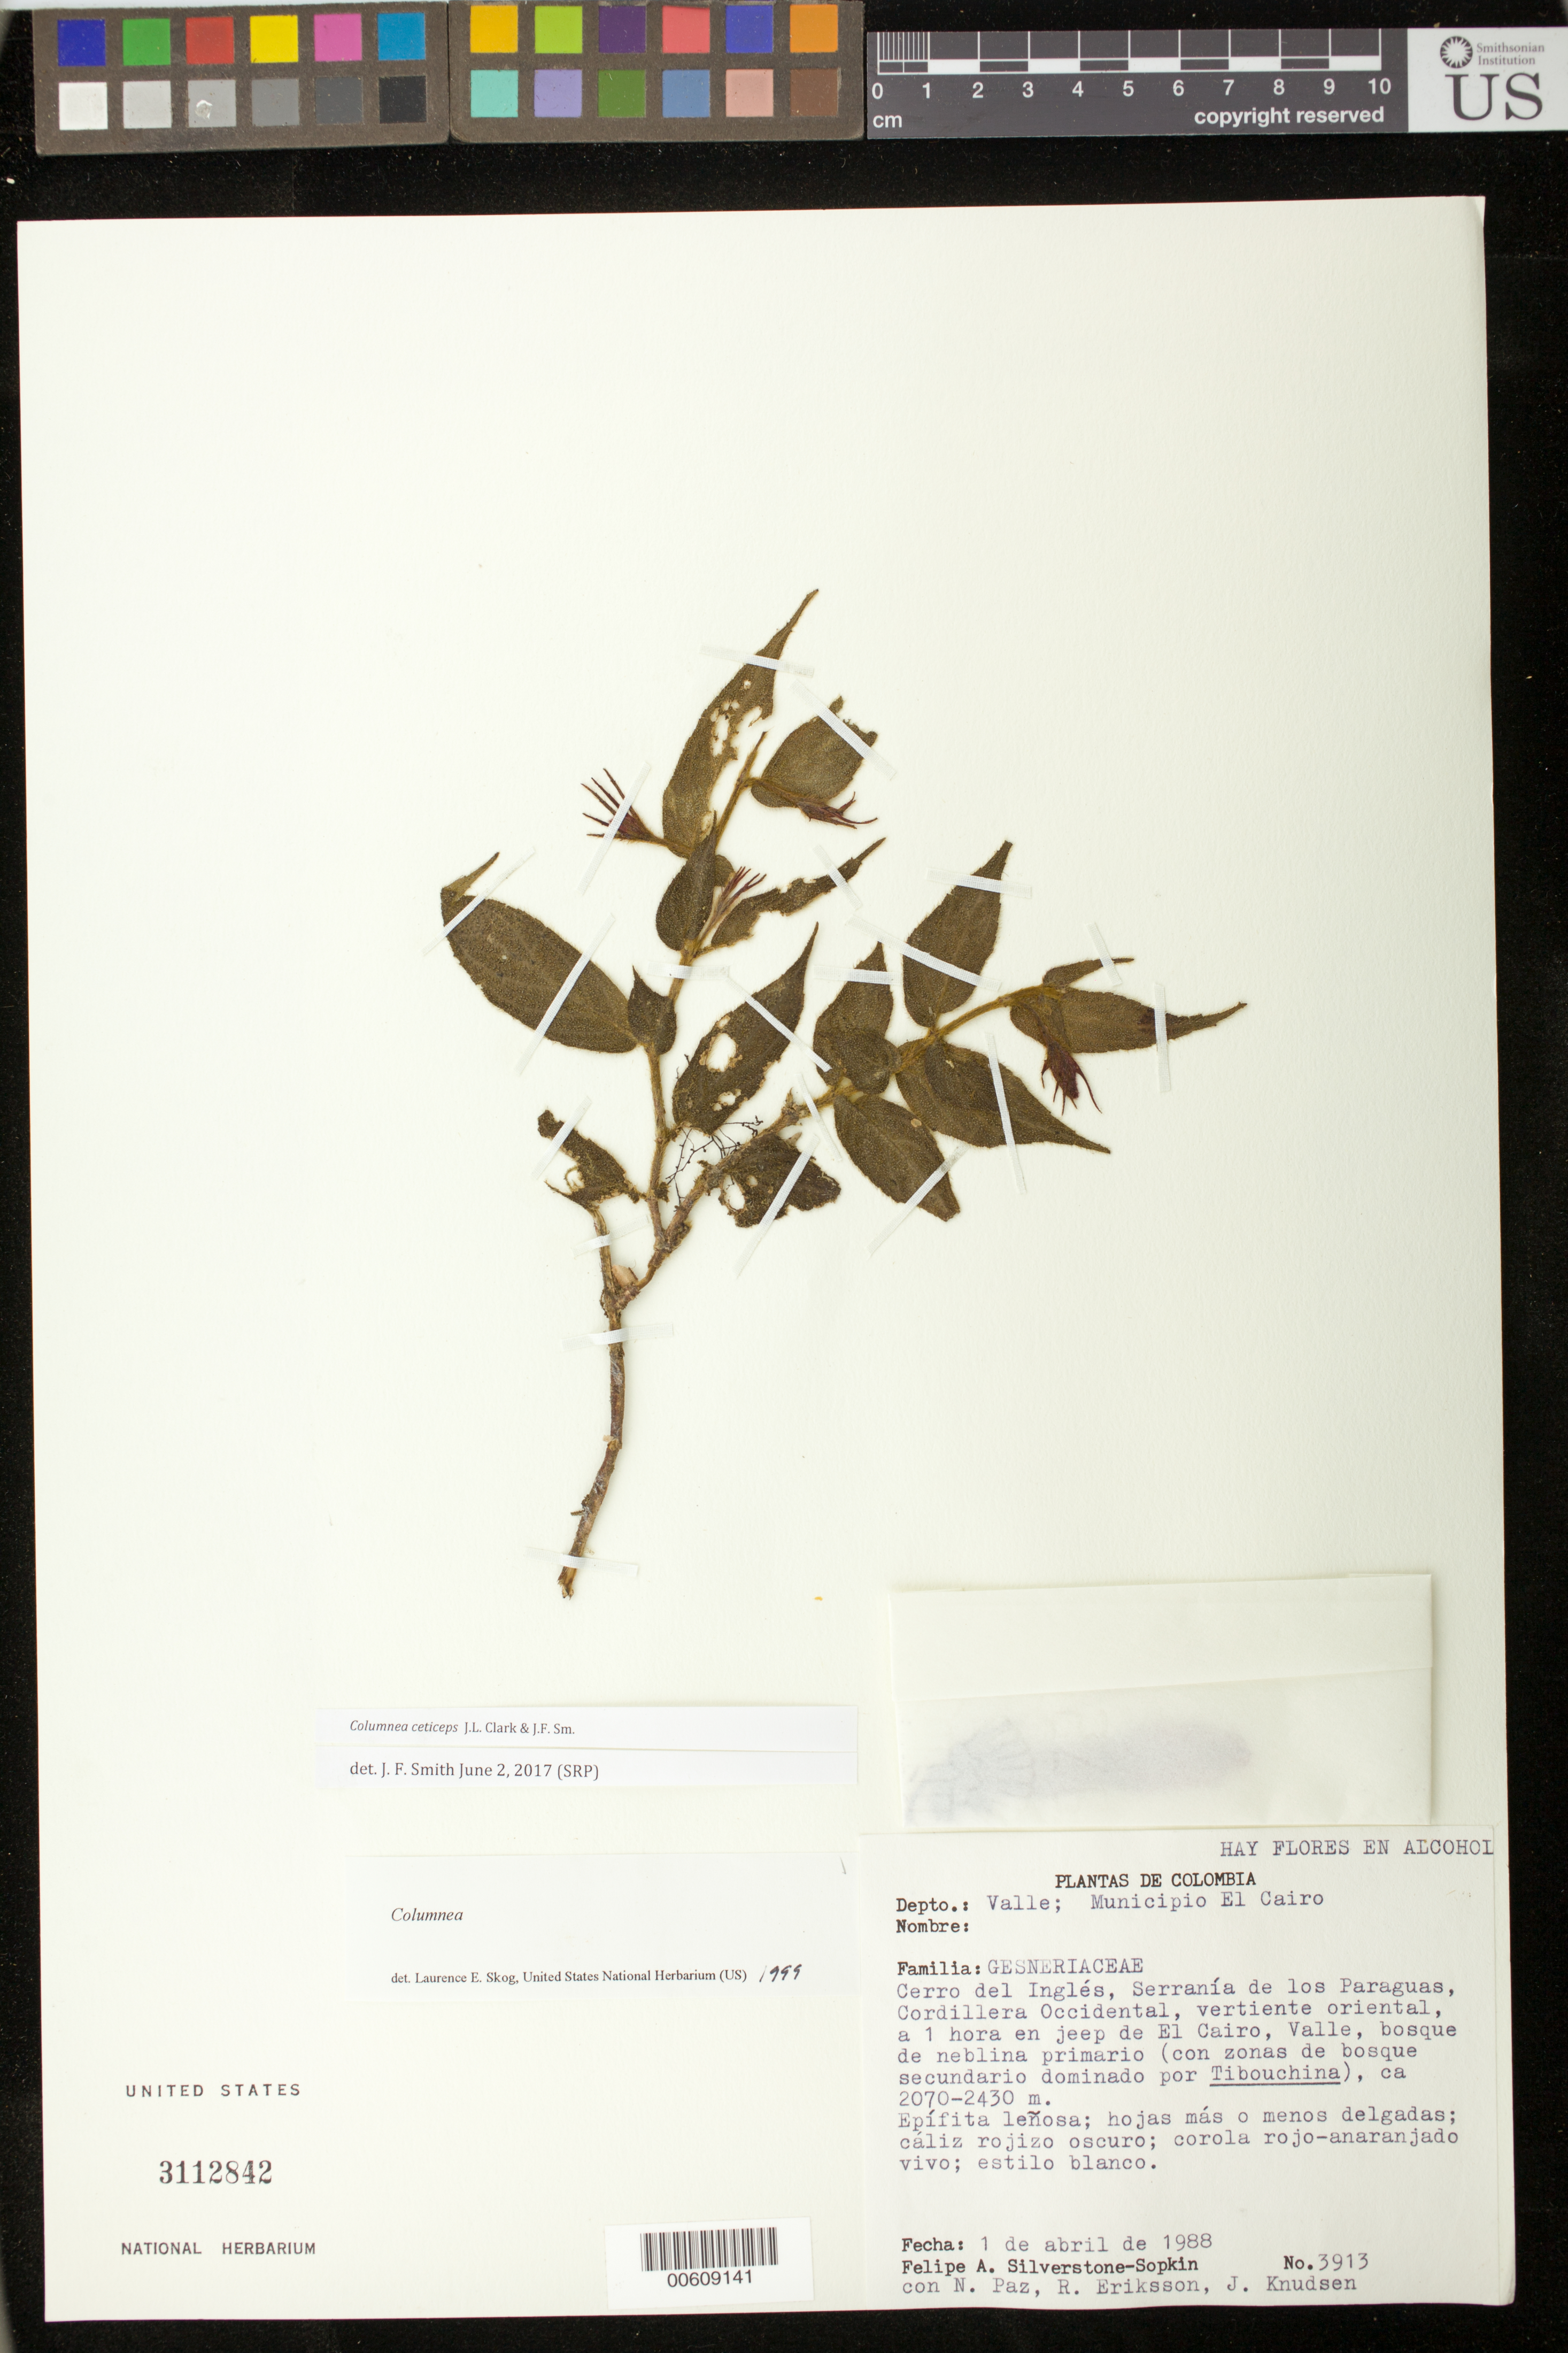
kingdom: Plantae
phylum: Tracheophyta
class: Magnoliopsida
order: Lamiales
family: Gesneriaceae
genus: Columnea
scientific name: Columnea ceticeps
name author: J.L. Clark & J.F. Sm.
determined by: Smith, J. F.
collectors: P. A. Silverstone-Sopkin, N. Paz, R. Eriksson & J. Knudsen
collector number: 3913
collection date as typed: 01 Apr 1988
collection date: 1988-04-01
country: Colombia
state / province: Valle del Cauca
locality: Mpio. El Cairo; Cerro del Inglés, Serranía de los Paraguas, Cordillera Occidental, vertiente oriental, a 1 hora en jeep de El Cairo, Valle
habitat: Bosque de neblina primario (con zonas de bosque secundario dominado por Tibouchina)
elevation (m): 2070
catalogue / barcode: US 3112842